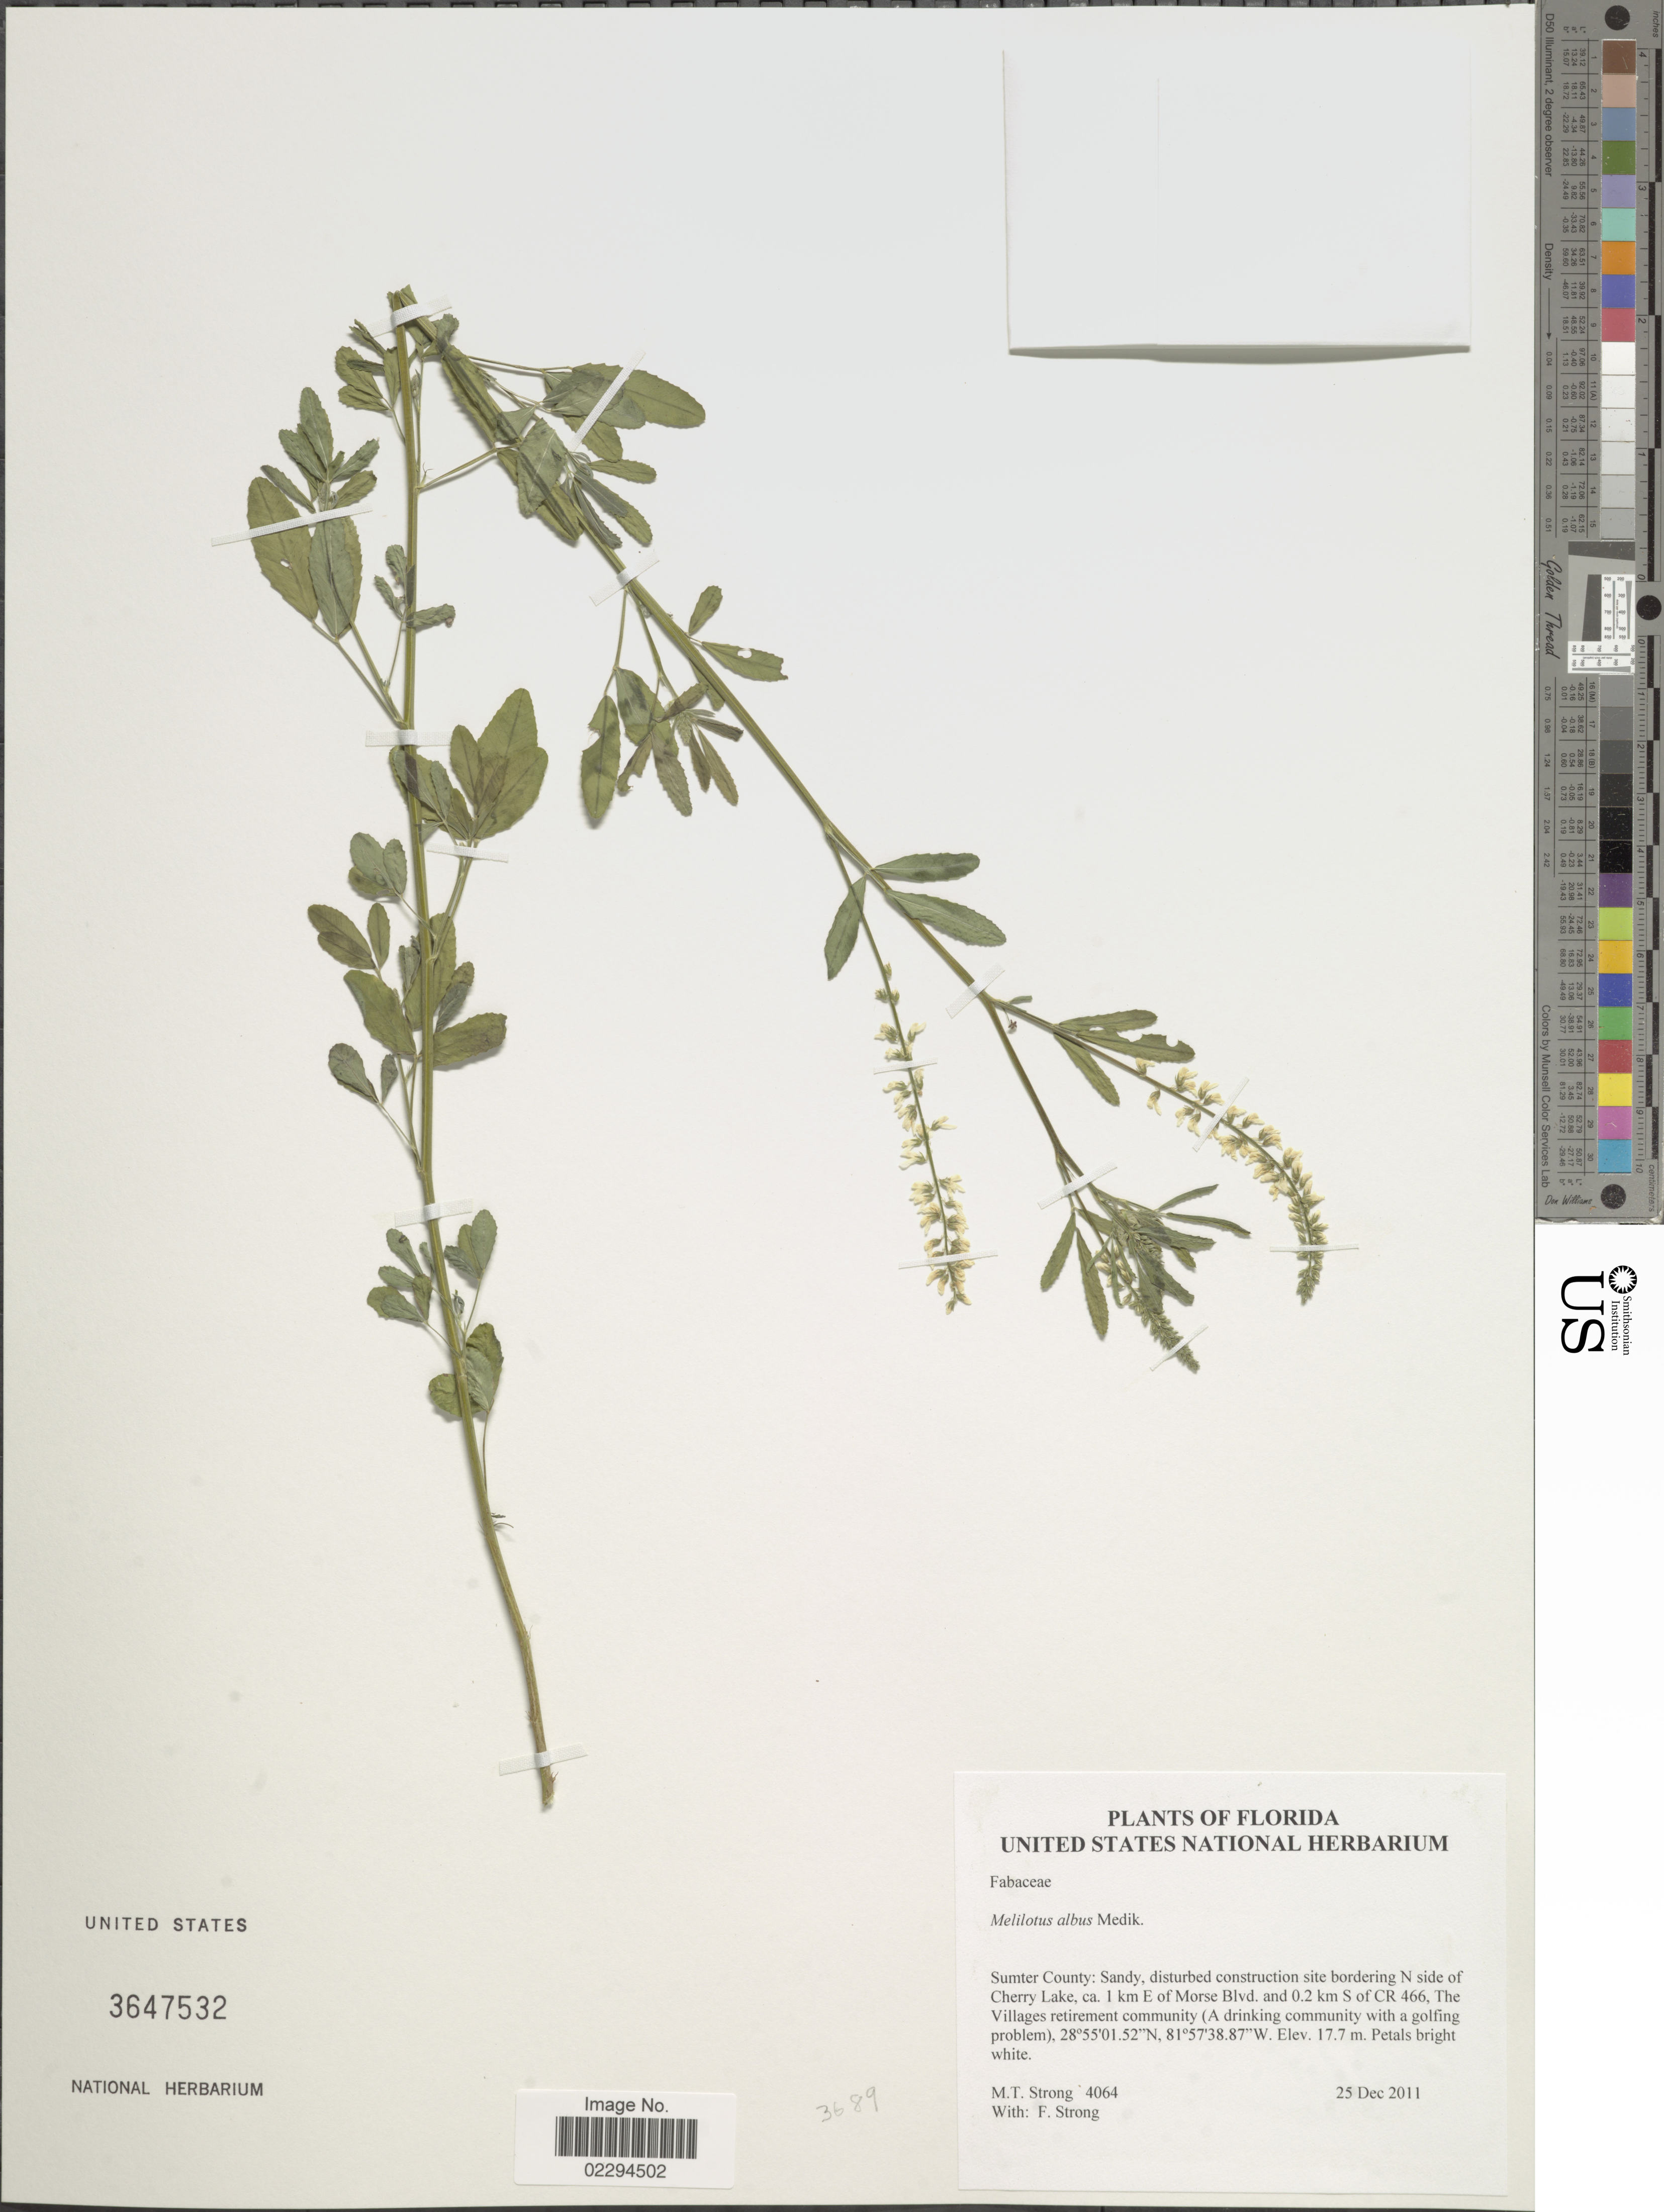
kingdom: Plantae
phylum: Tracheophyta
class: Magnoliopsida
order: Fabales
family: Fabaceae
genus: Melilotus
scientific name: Melilotus albus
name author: Medik.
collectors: M. T. Strong & F. Strong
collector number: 4064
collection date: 2011-12-25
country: United States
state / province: Florida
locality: Sumter County: N side of Cherry Lake, ca. 1 km E of Morse Blvd. and 0.2 km S of CR 466, The Villages retirement community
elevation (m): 177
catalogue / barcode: US 3647532